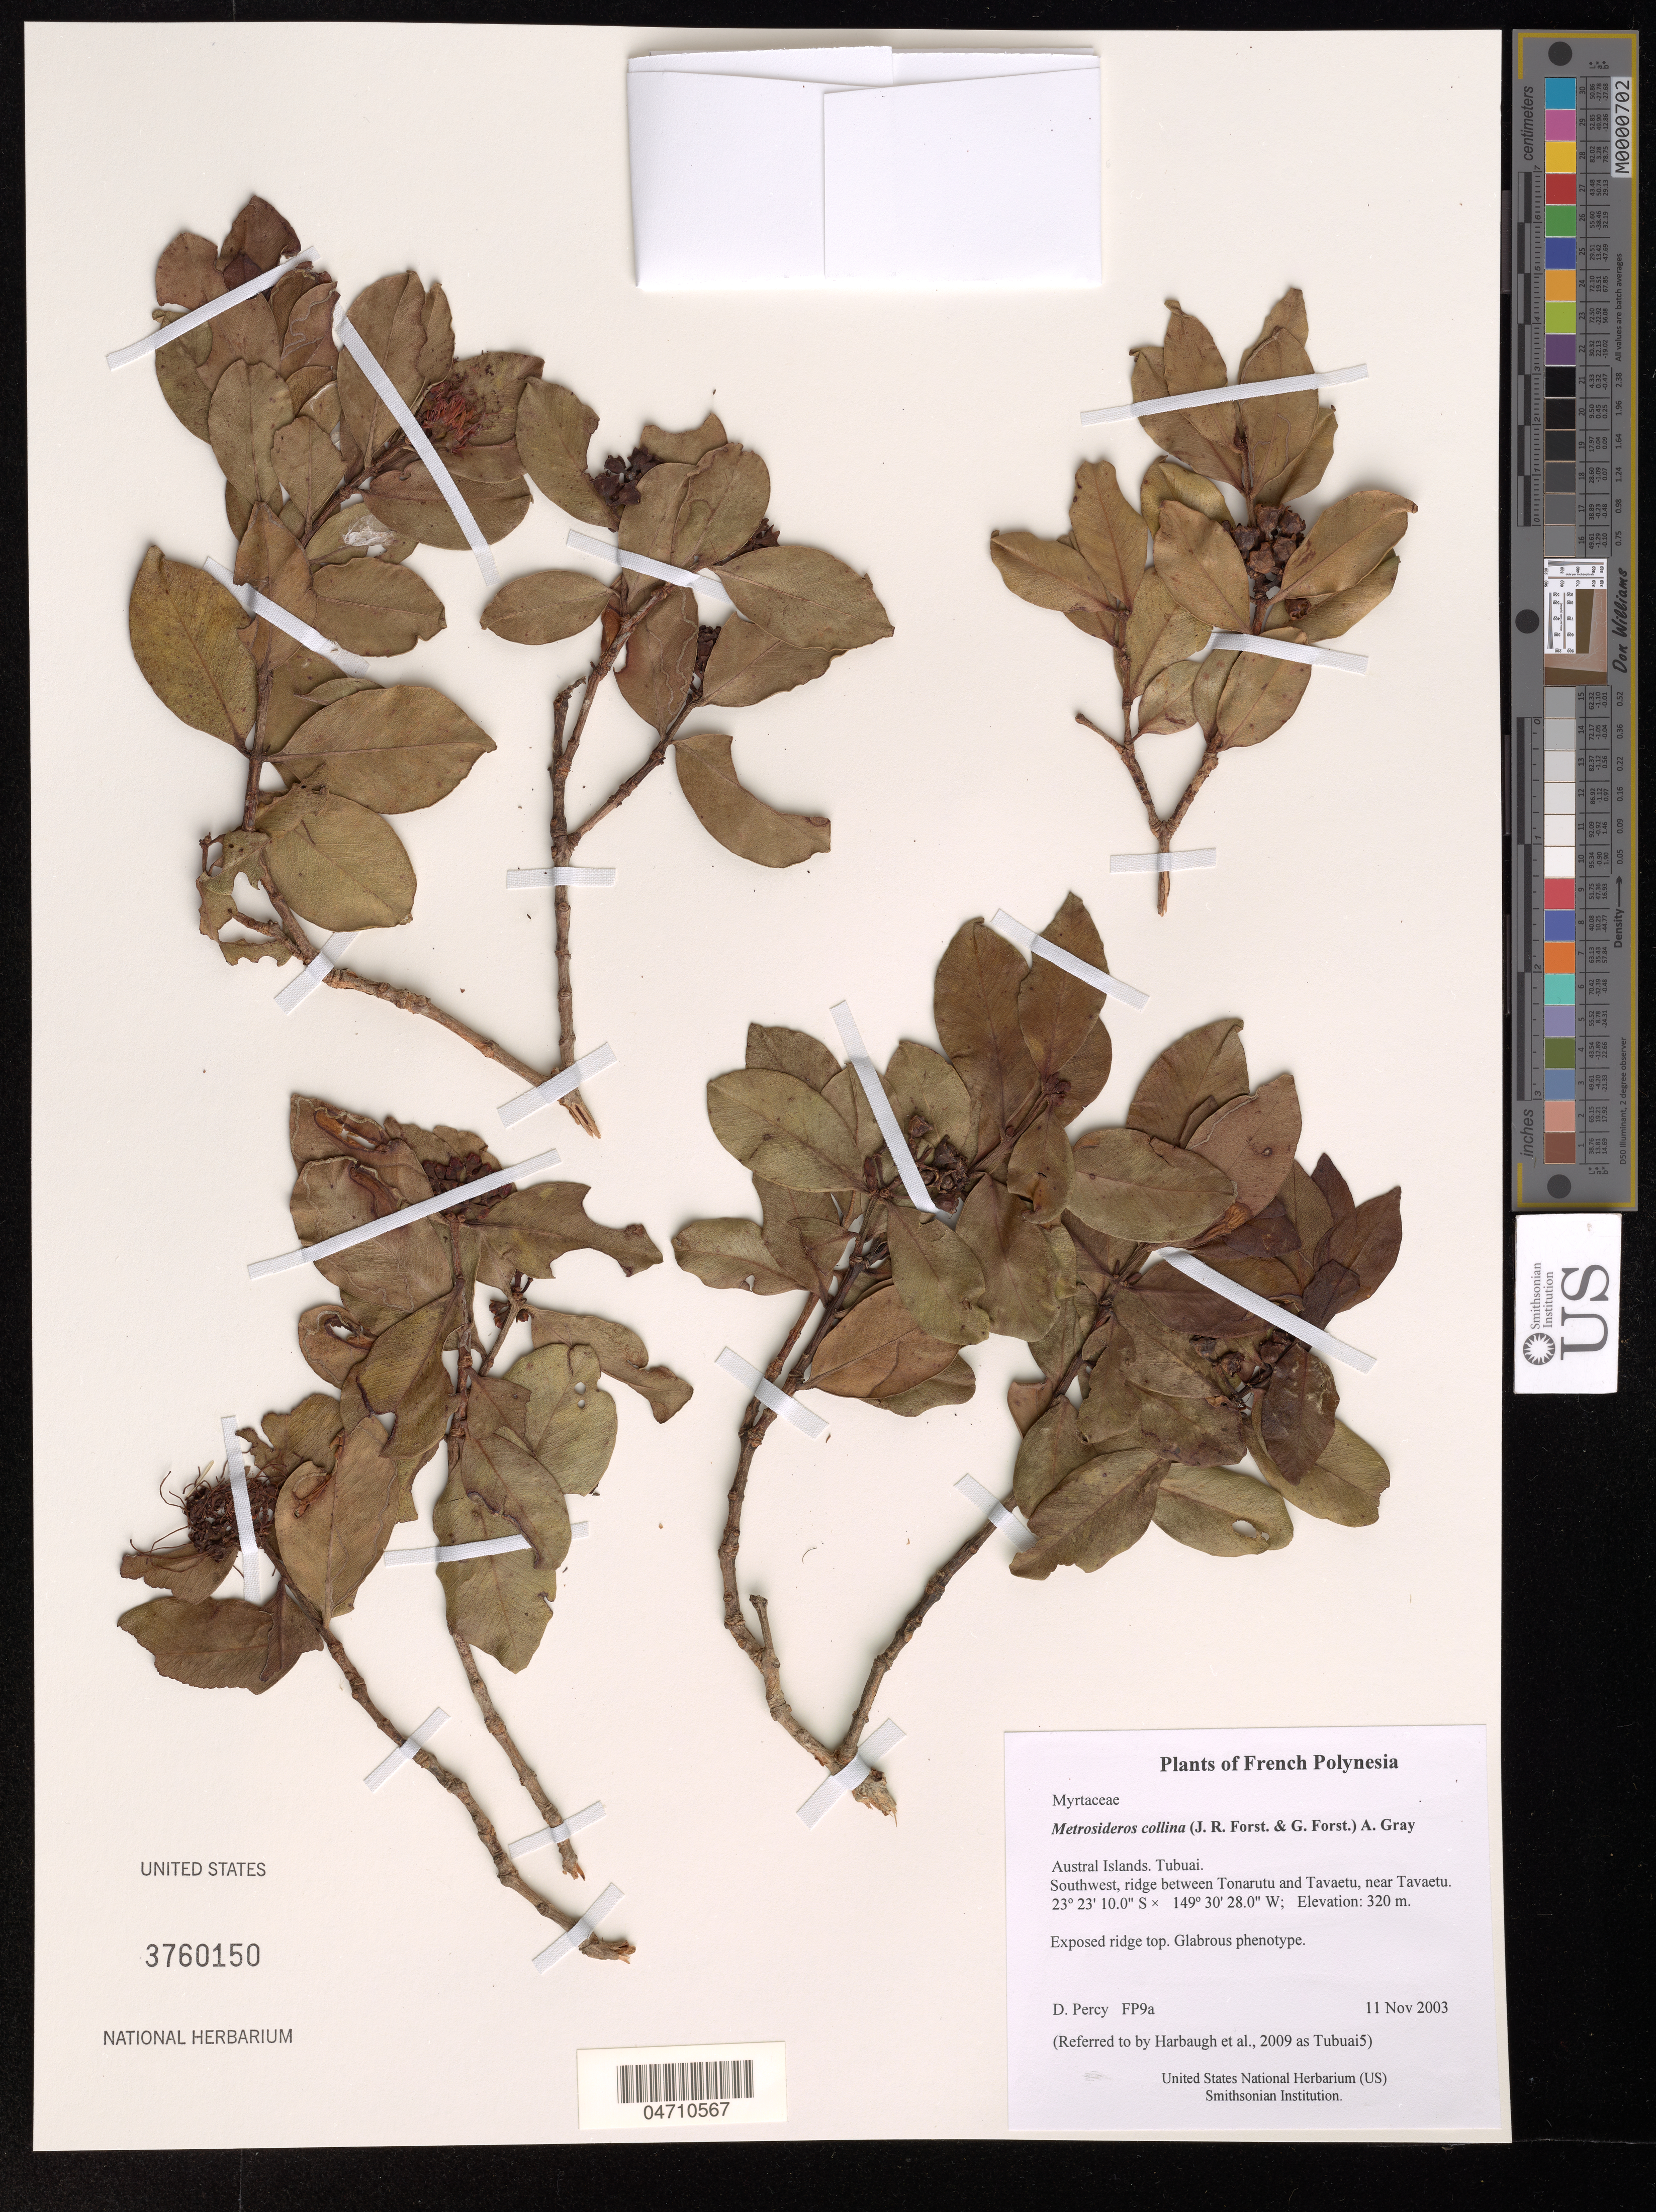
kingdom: Plantae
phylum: Tracheophyta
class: Magnoliopsida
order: Myrtales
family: Myrtaceae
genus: Metrosideros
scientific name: Metrosideros collina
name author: (J.R. Forst. & G. Forst.) A. Gray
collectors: D. Percy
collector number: FP9a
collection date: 2003-11-11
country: French Polynesia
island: Tubuai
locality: Southwest, ridge between Tonarutu and Tavaetu, near Tavaetu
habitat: Exposed ridge top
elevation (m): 320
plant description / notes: Referred to by Harbaugh et al, 2009 as Tubuai5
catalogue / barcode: US 3760150